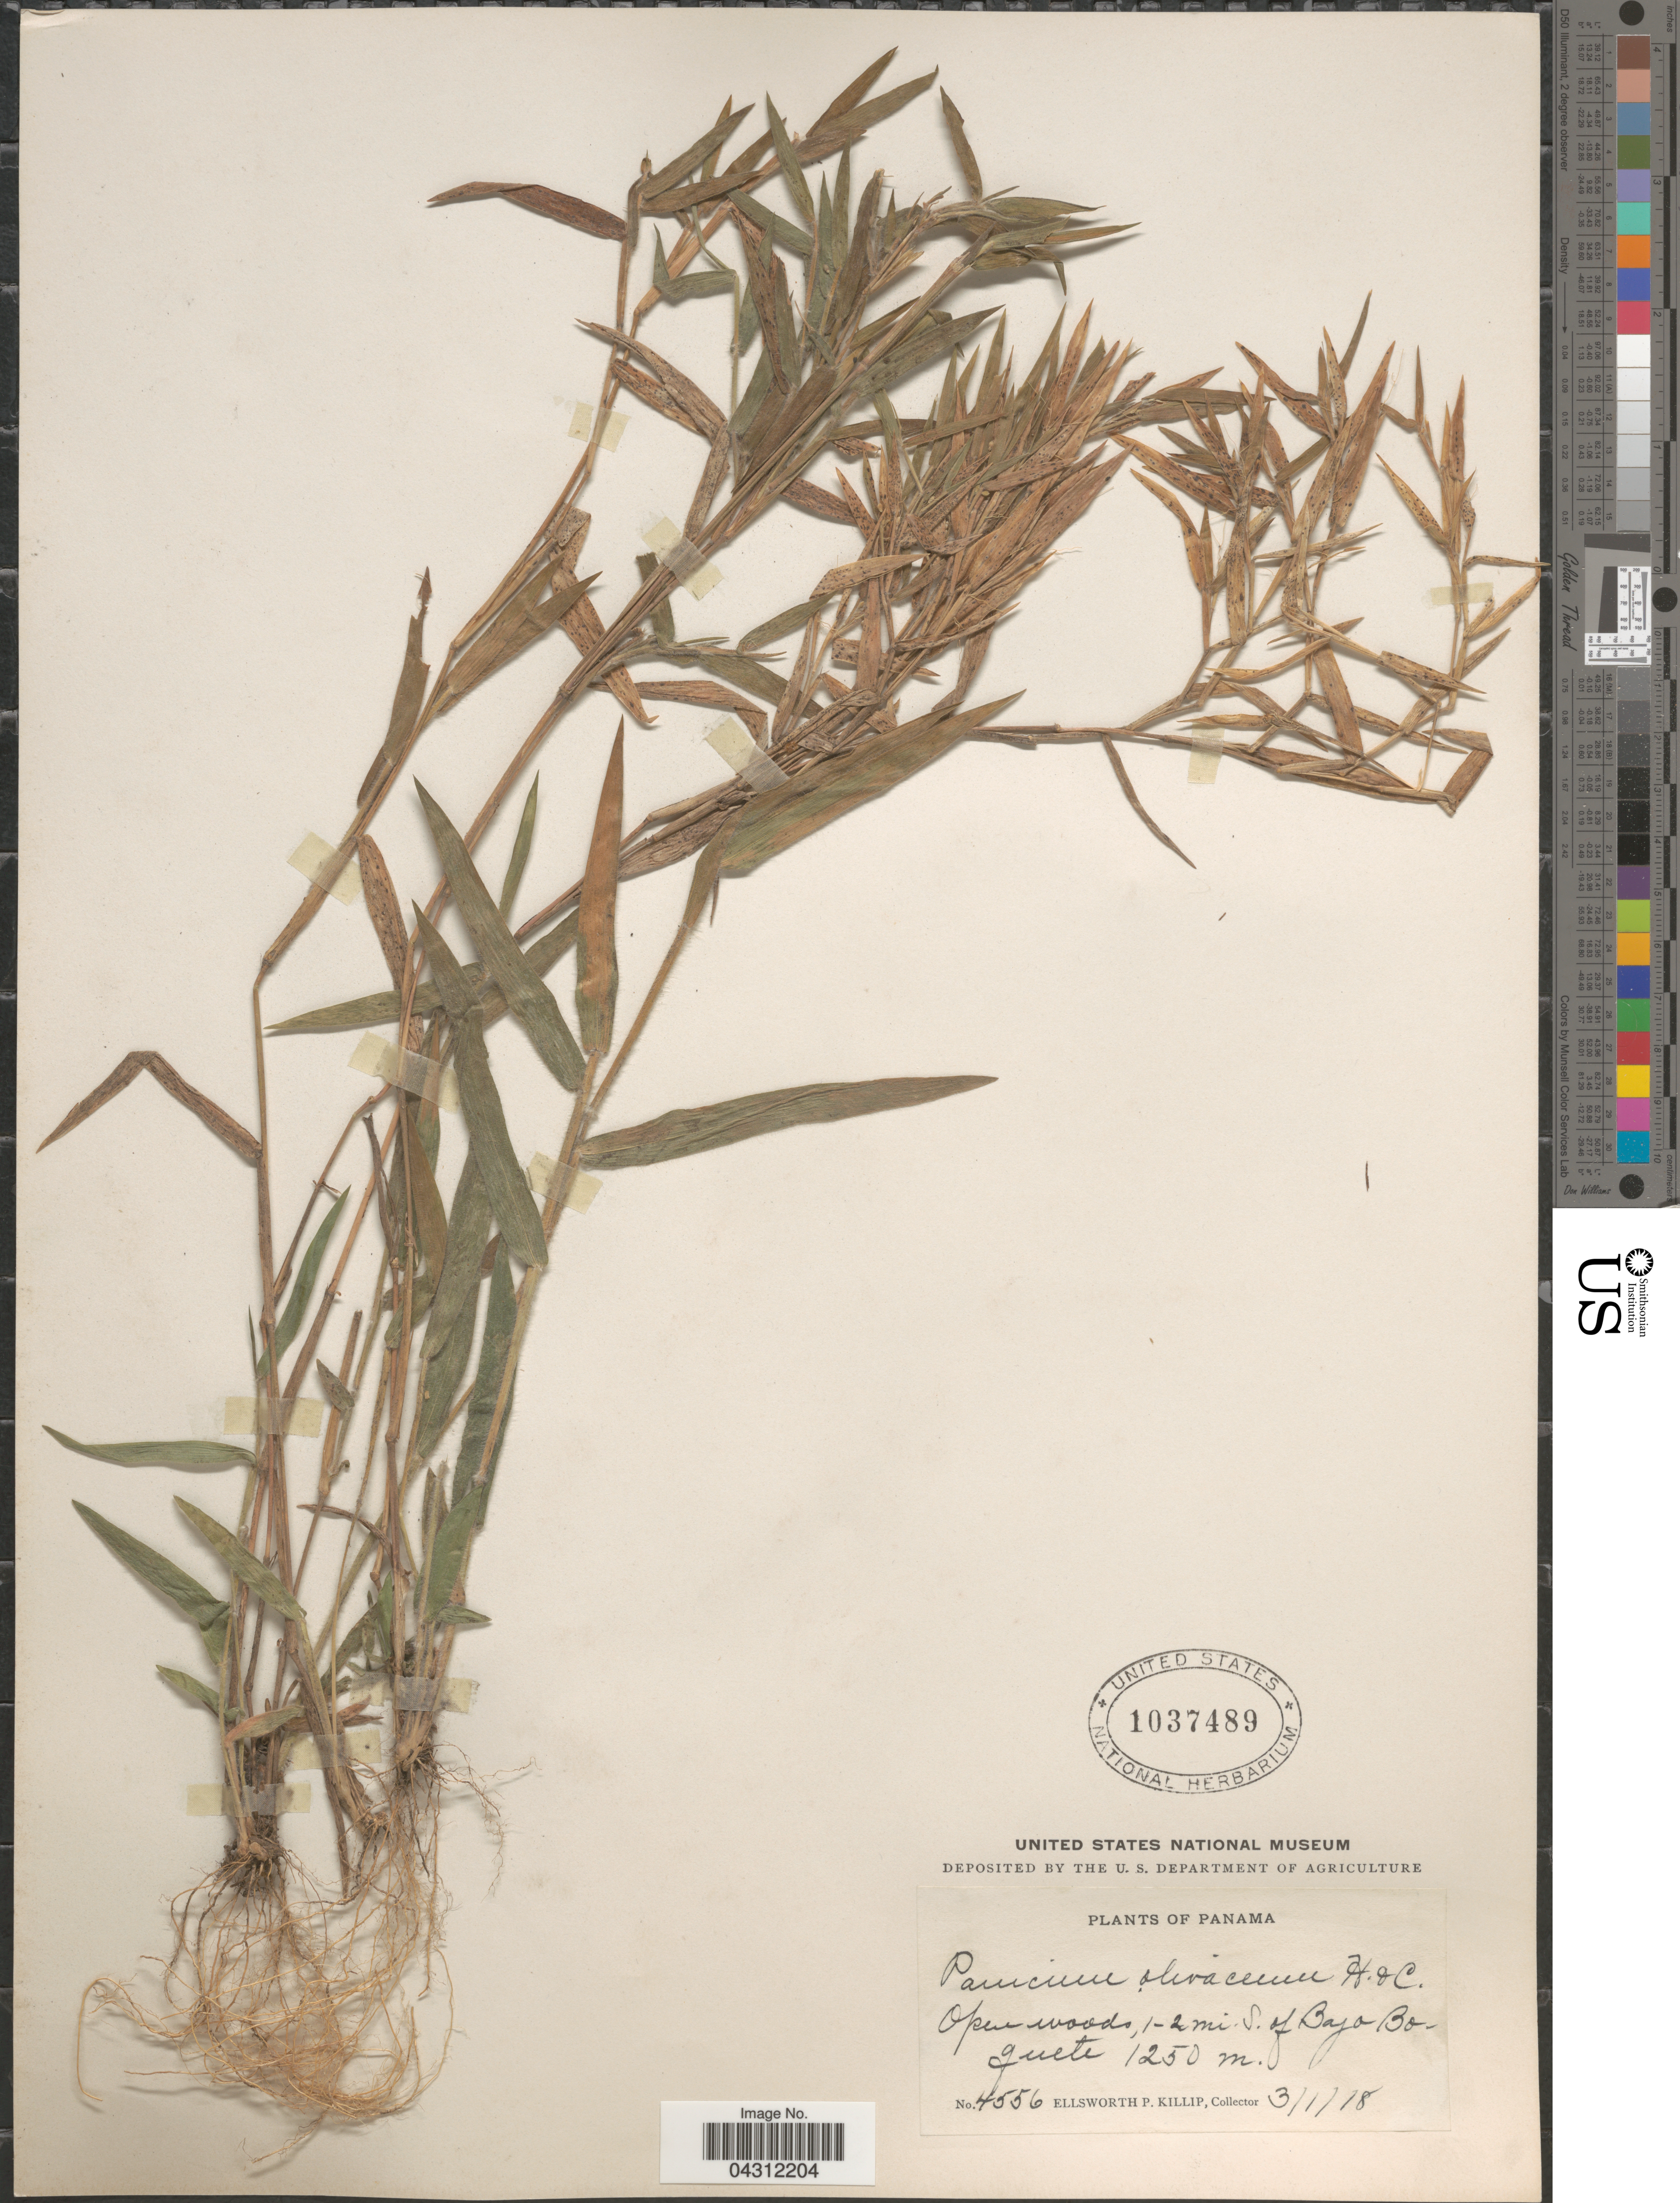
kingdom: Plantae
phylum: Tracheophyta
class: Liliopsida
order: Poales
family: Poaceae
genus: Dichanthelium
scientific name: Dichanthelium acuminatum var. acuminatum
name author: (Sw.) Gould & C.A. Clark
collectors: E. P. Killip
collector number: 4556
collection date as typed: Transcribed d/m/y: 3/1/18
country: Panama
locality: Open woods, 1-2 mi. S of Bajo Boquete.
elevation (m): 1250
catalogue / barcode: US 1037489